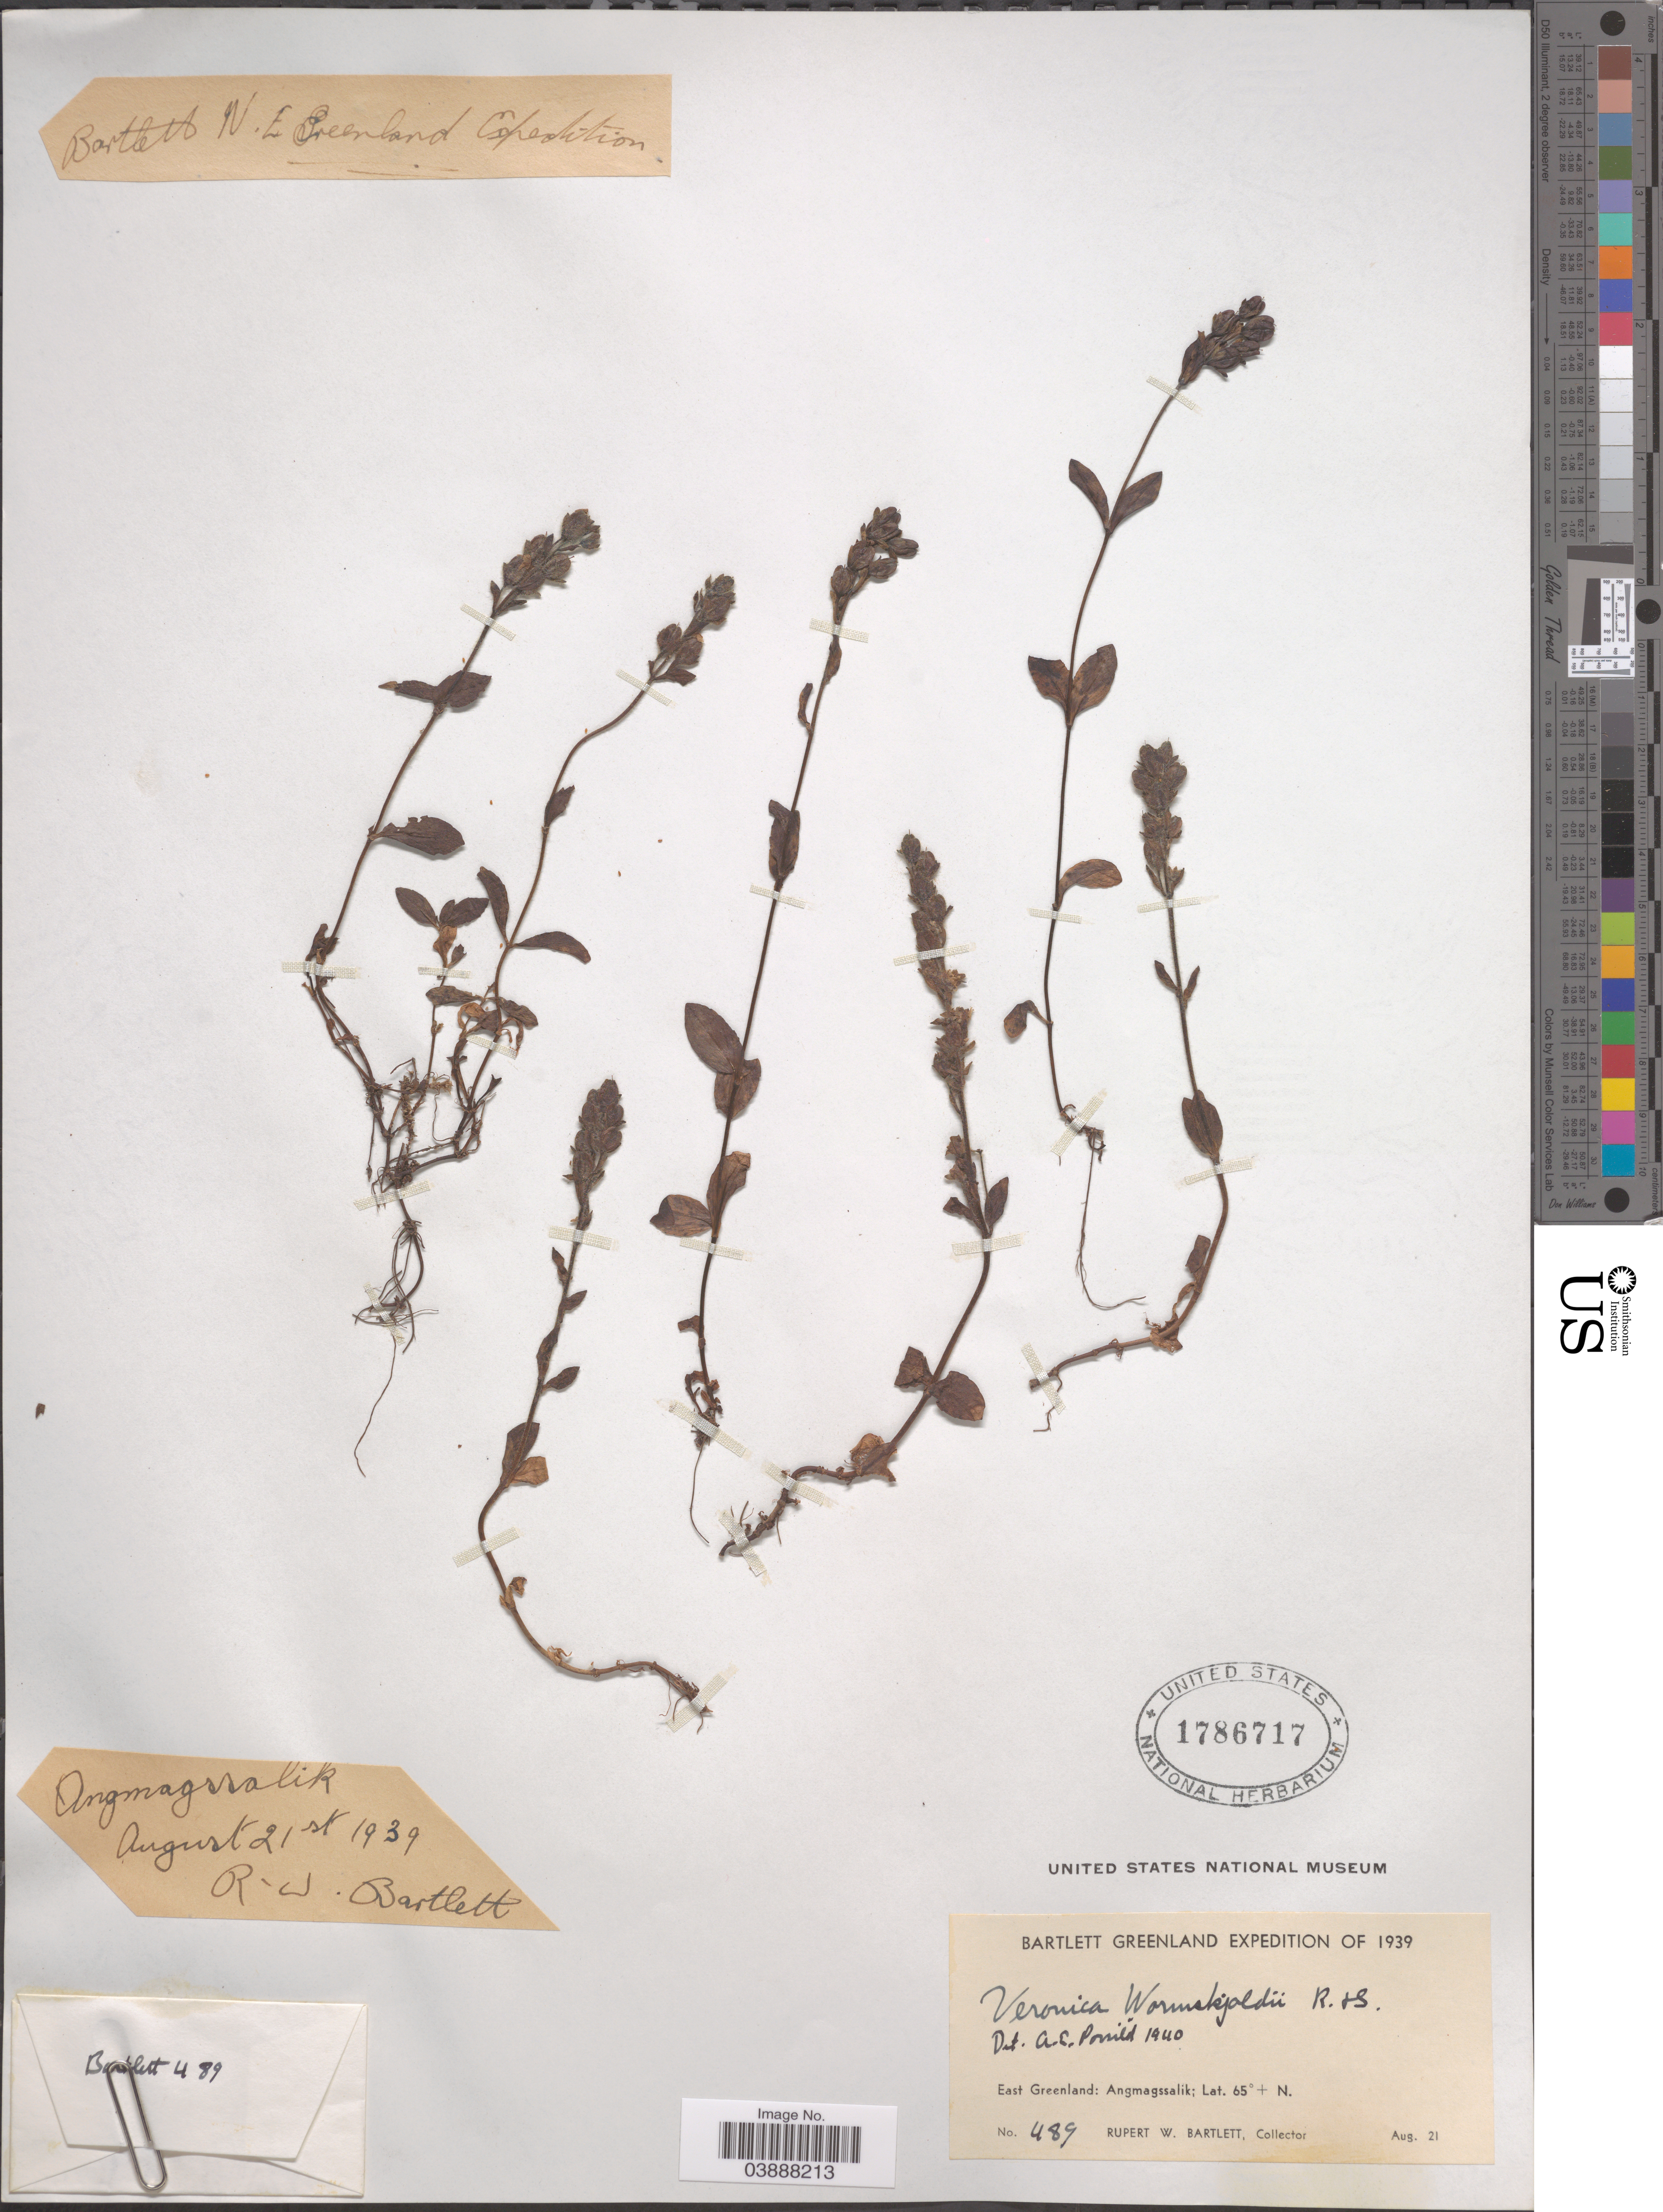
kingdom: Plantae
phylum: Tracheophyta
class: Magnoliopsida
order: Lamiales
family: Plantaginaceae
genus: Veronica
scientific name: Veronica wormskjoldii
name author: Roem. & Schult.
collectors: R. W. Bartlett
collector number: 489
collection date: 1939-08-21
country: Greenland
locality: Angmagssalik. East Greenland: Angmagssalik.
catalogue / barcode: US 1786717